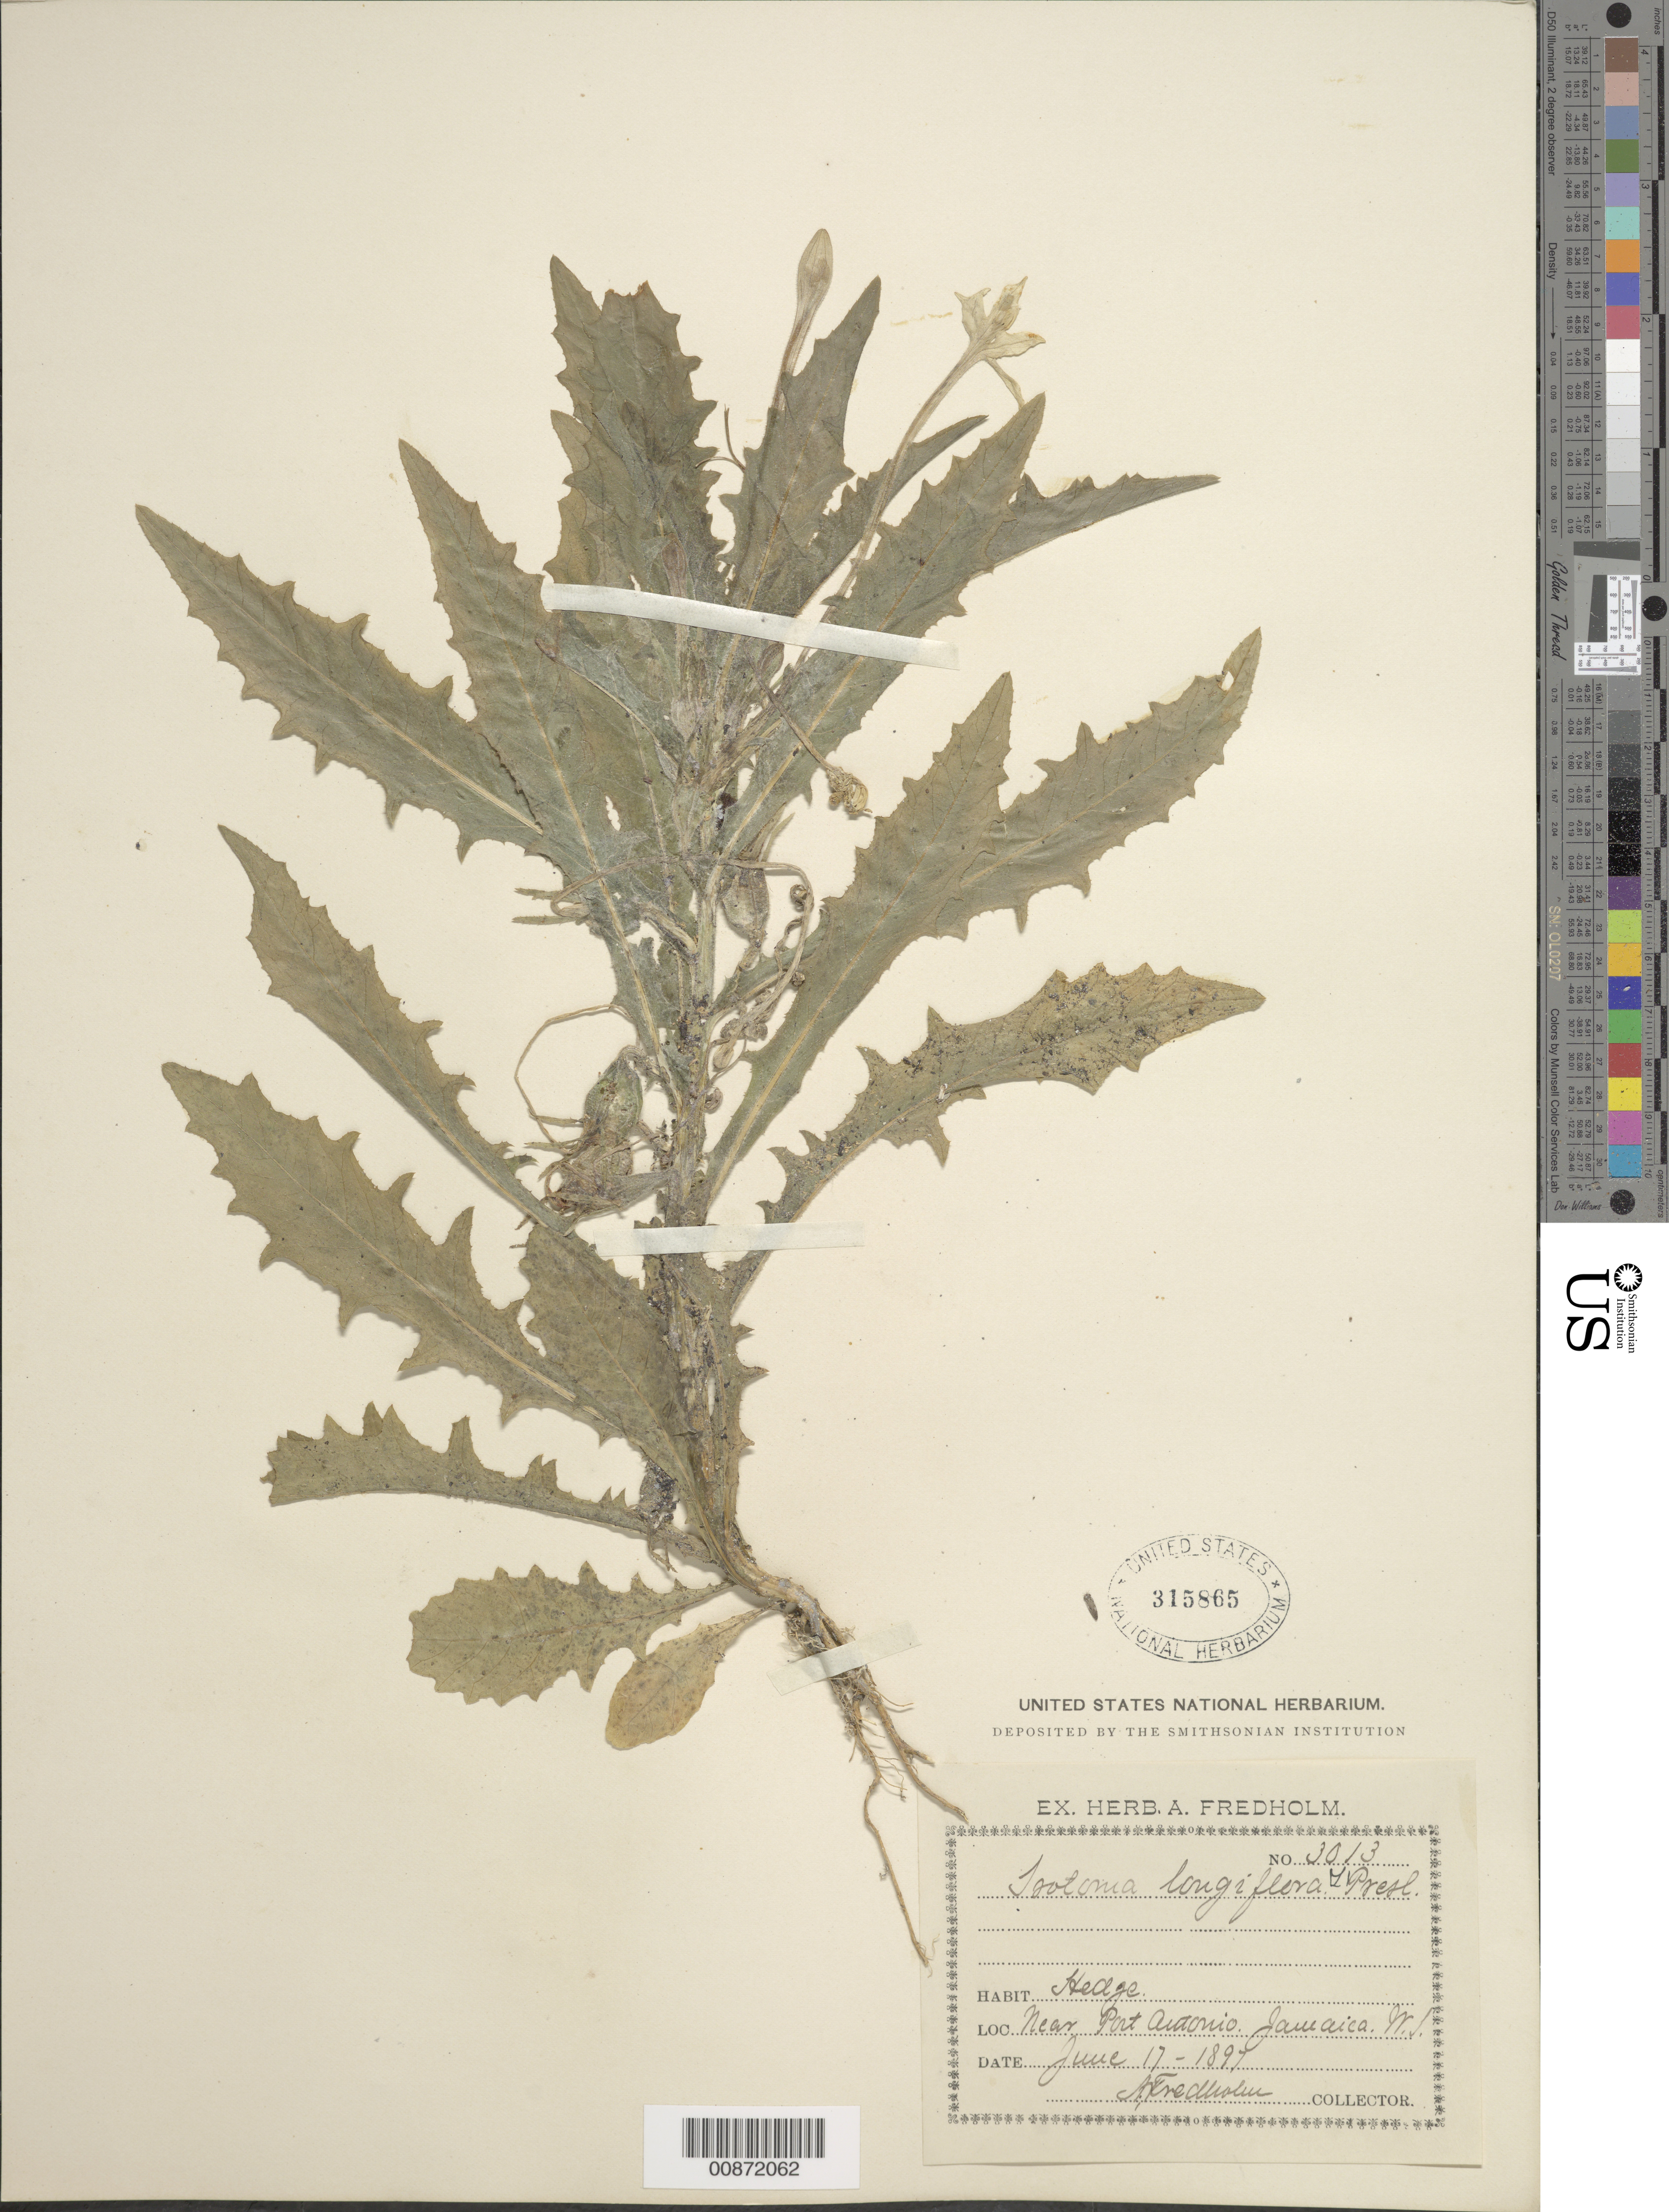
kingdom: Plantae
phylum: Tracheophyta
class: Magnoliopsida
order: Asterales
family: Campanulaceae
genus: Hippobroma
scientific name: Hippobroma longiflora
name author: (L.) G. Don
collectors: A. J. Fredholm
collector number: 3013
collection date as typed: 18 Jun 1897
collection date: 1897-06-18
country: Jamaica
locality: Near Port Antonio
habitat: Hedge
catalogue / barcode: US 315865